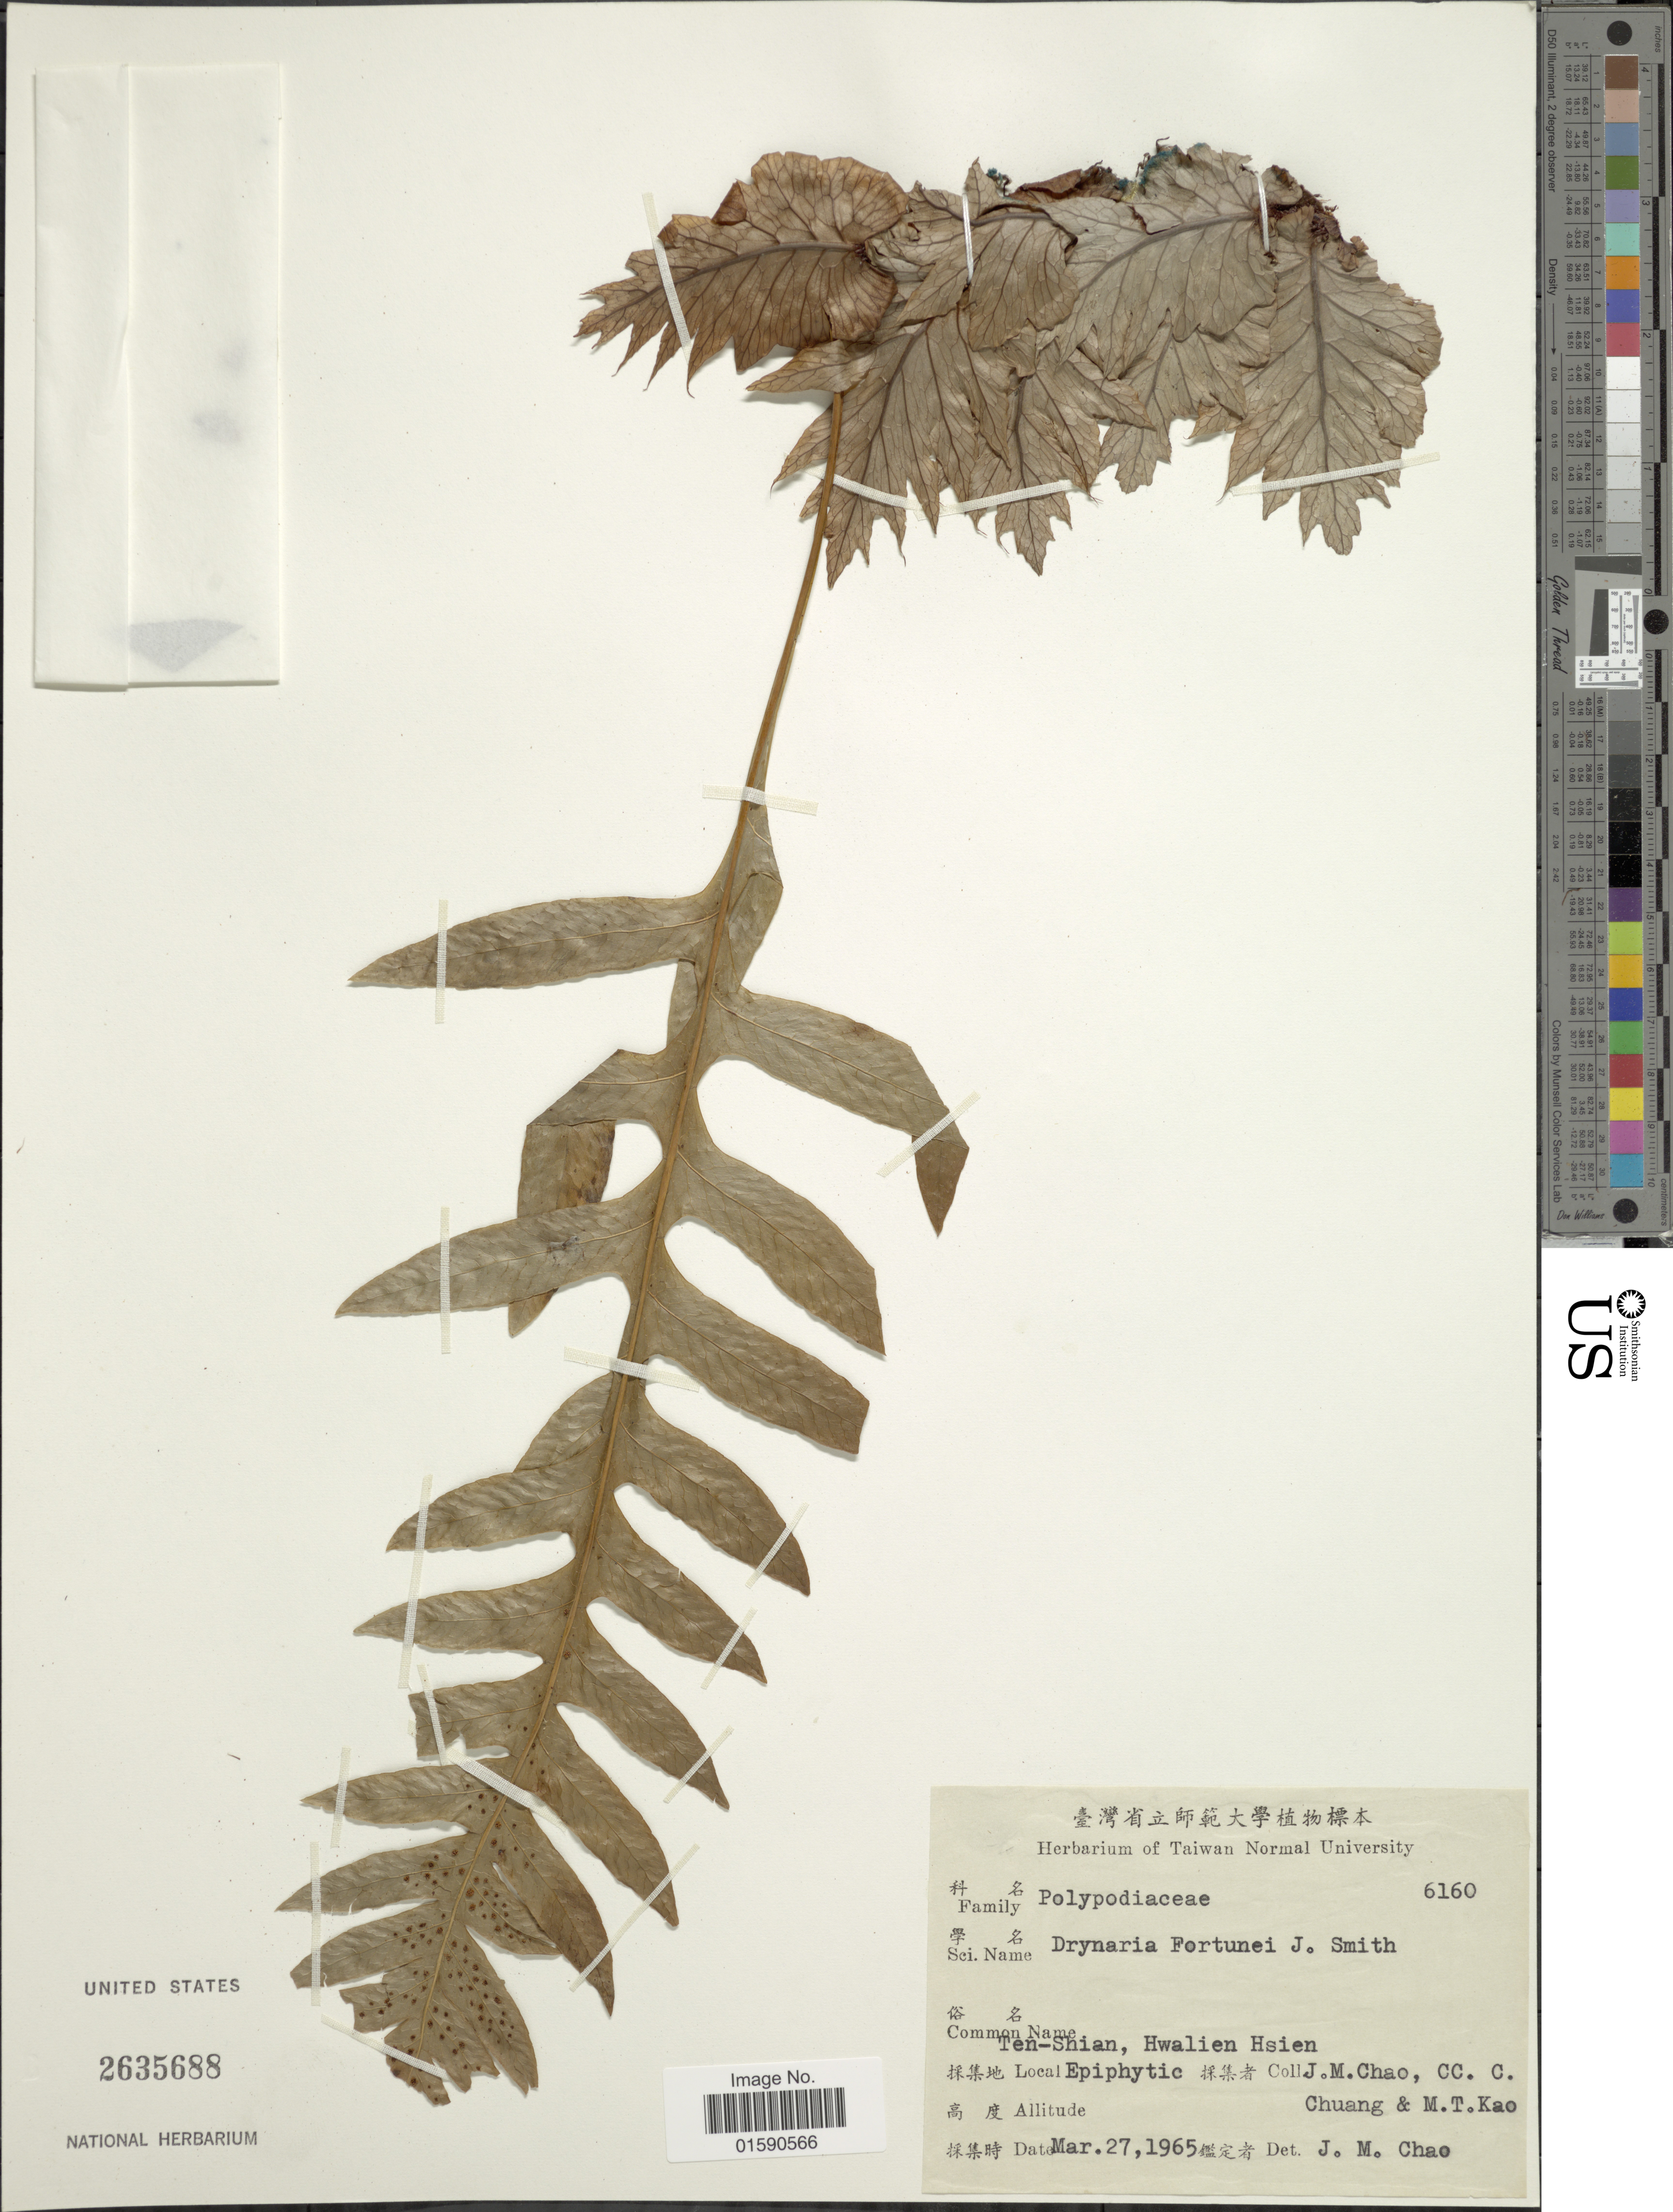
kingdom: Plantae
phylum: Tracheophyta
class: Polypodiopsida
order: Polypodiales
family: Polypodiaceae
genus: Drynaria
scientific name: Drynaria fortunei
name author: (Kunze ex Mett.) J. Sm.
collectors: J. Chao, C. C. Chuang & M. T. Kao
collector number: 6160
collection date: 1965-03-27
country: Taiwan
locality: Ten-Shina, Hwalien Hsien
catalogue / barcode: US 2635688